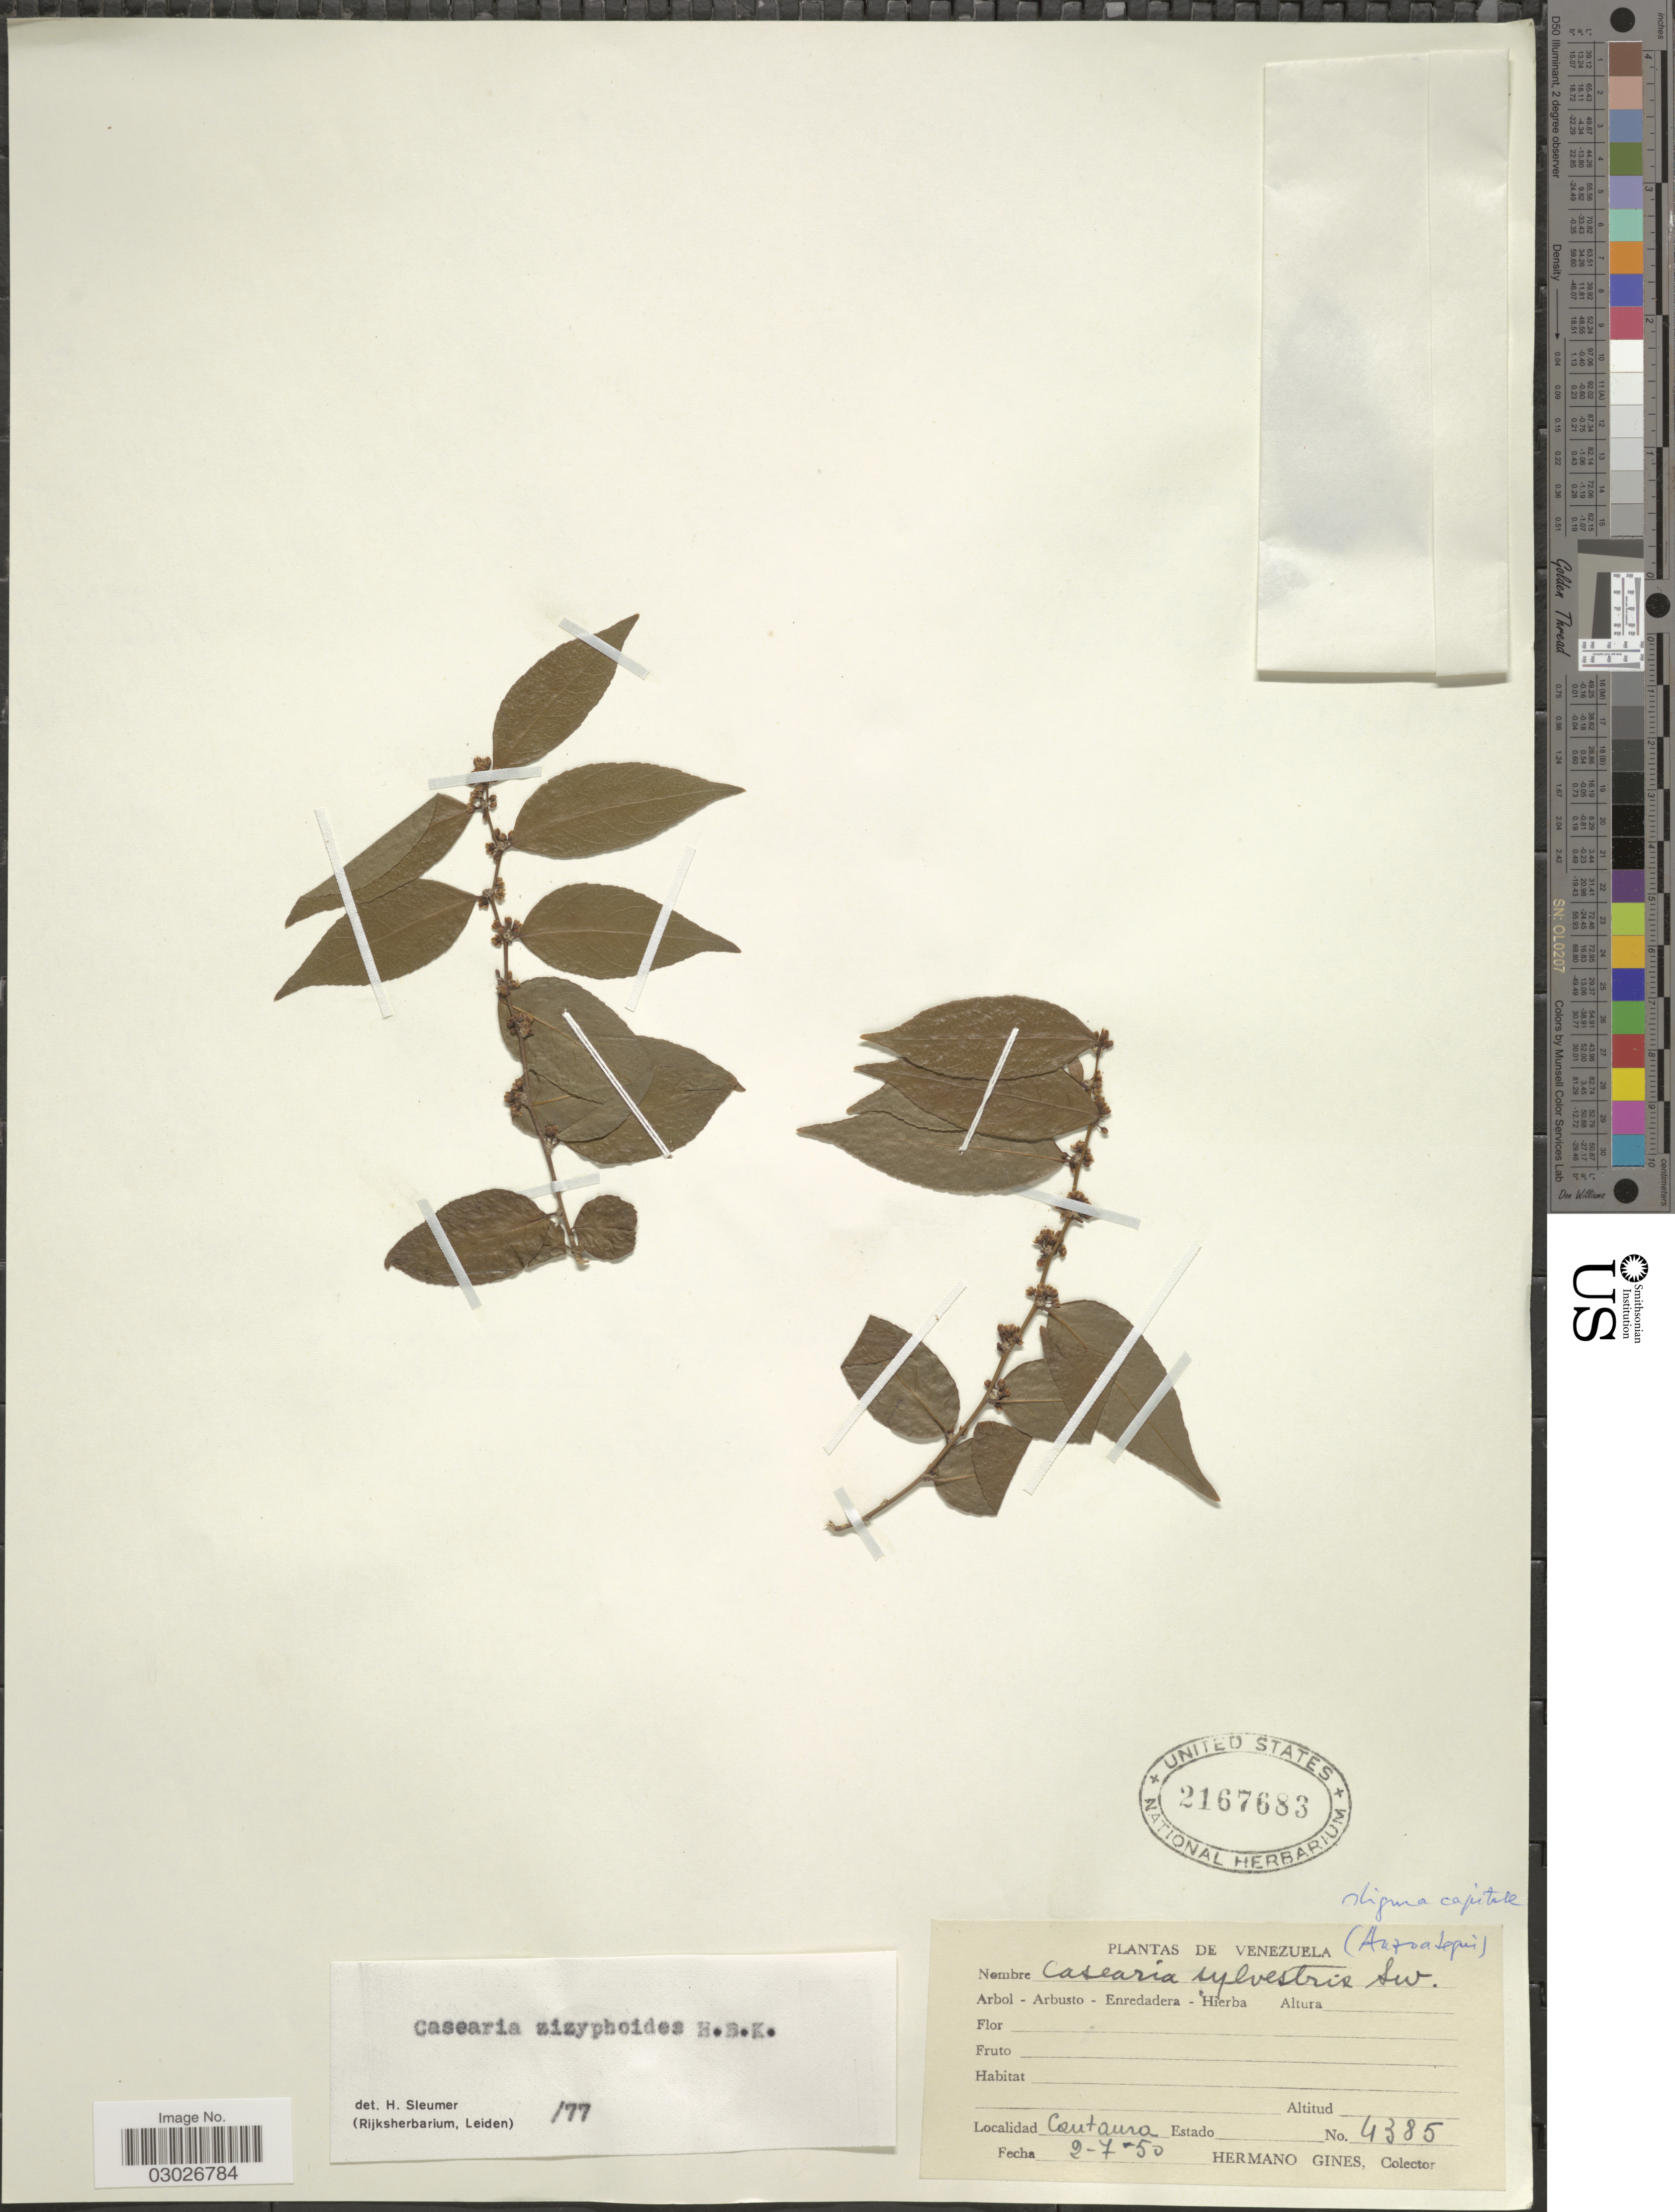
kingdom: Plantae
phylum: Tracheophyta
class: Magnoliopsida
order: Malpighiales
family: Salicaceae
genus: Casearia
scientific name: Casearia zizyphoides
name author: Kunth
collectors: Bro. Gines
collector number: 4385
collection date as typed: Transcribed d/m/y: 2/7/50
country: Venezuela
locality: Cantaura.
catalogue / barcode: US 2167683